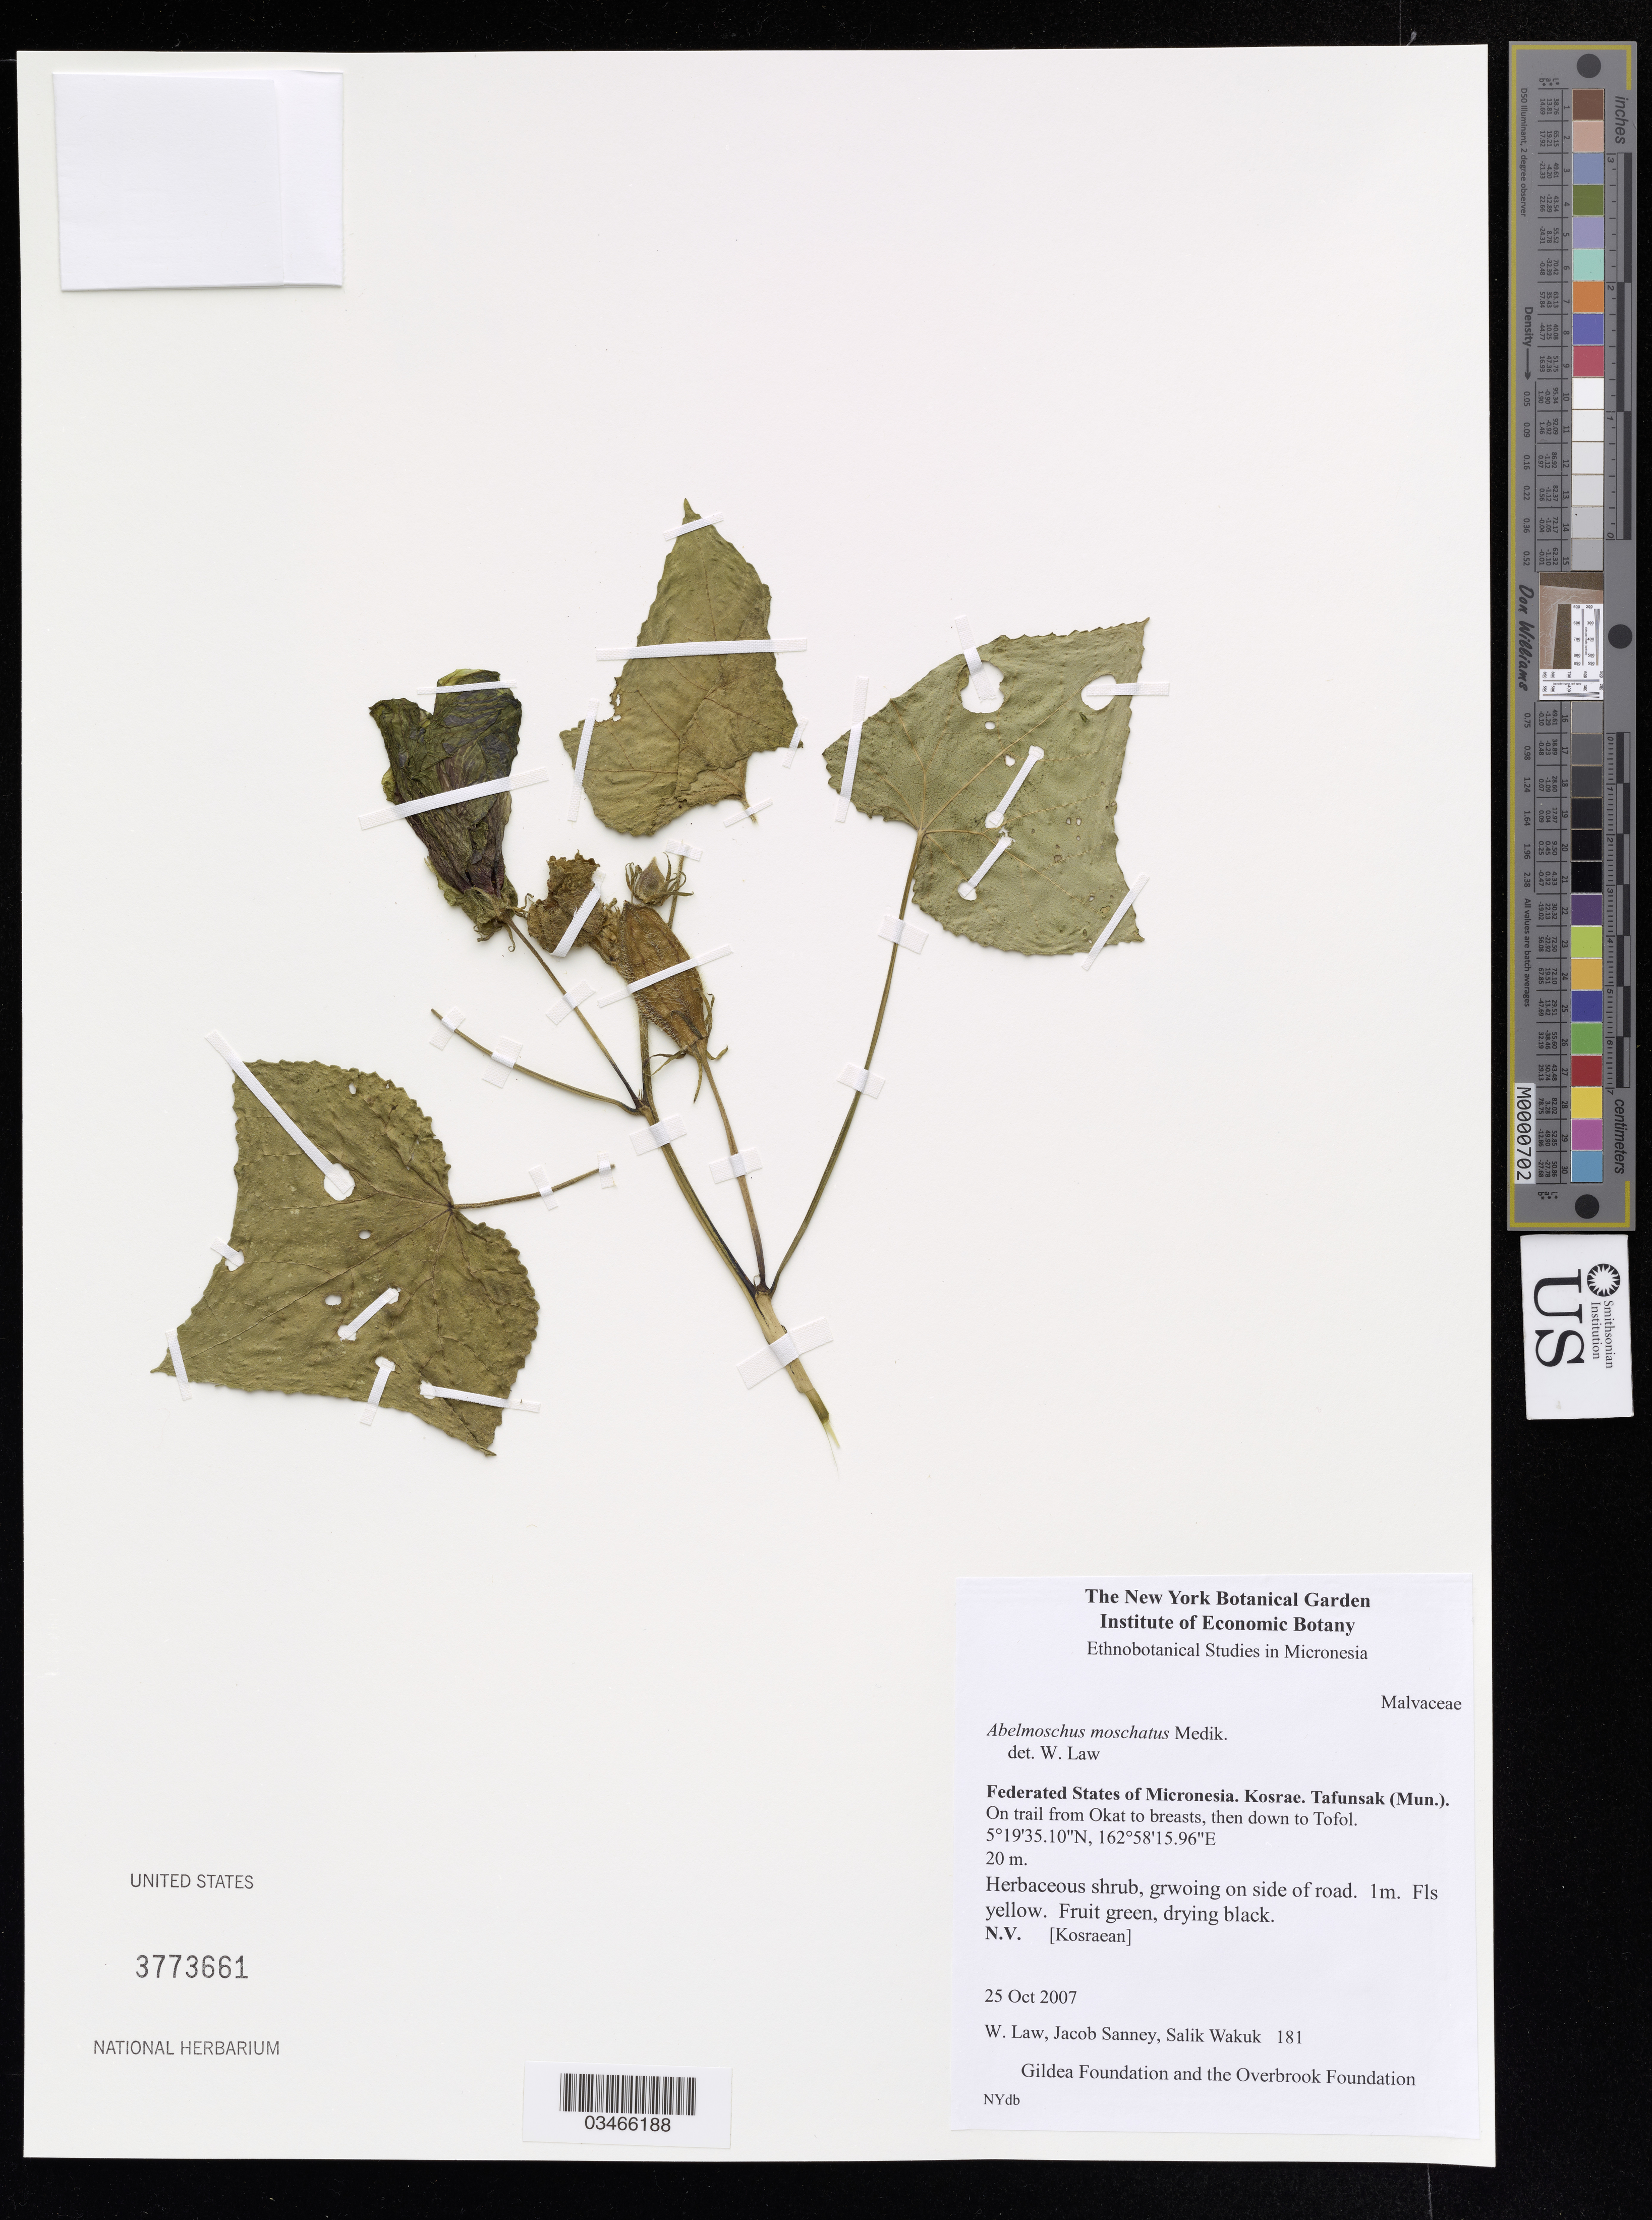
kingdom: Plantae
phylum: Tracheophyta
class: Magnoliopsida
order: Malvales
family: Malvaceae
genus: Abelmoschus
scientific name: Abelmoschus moschatus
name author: Medik.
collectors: W. Law, J. Sanny & S. Wakuk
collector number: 181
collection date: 2007-10-25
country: Micronesia, Federated States of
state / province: Kosrae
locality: Tafunsak (Mun.). On trail from Okat to breasts, then down to Tofol.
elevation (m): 20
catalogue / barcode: US 3773661